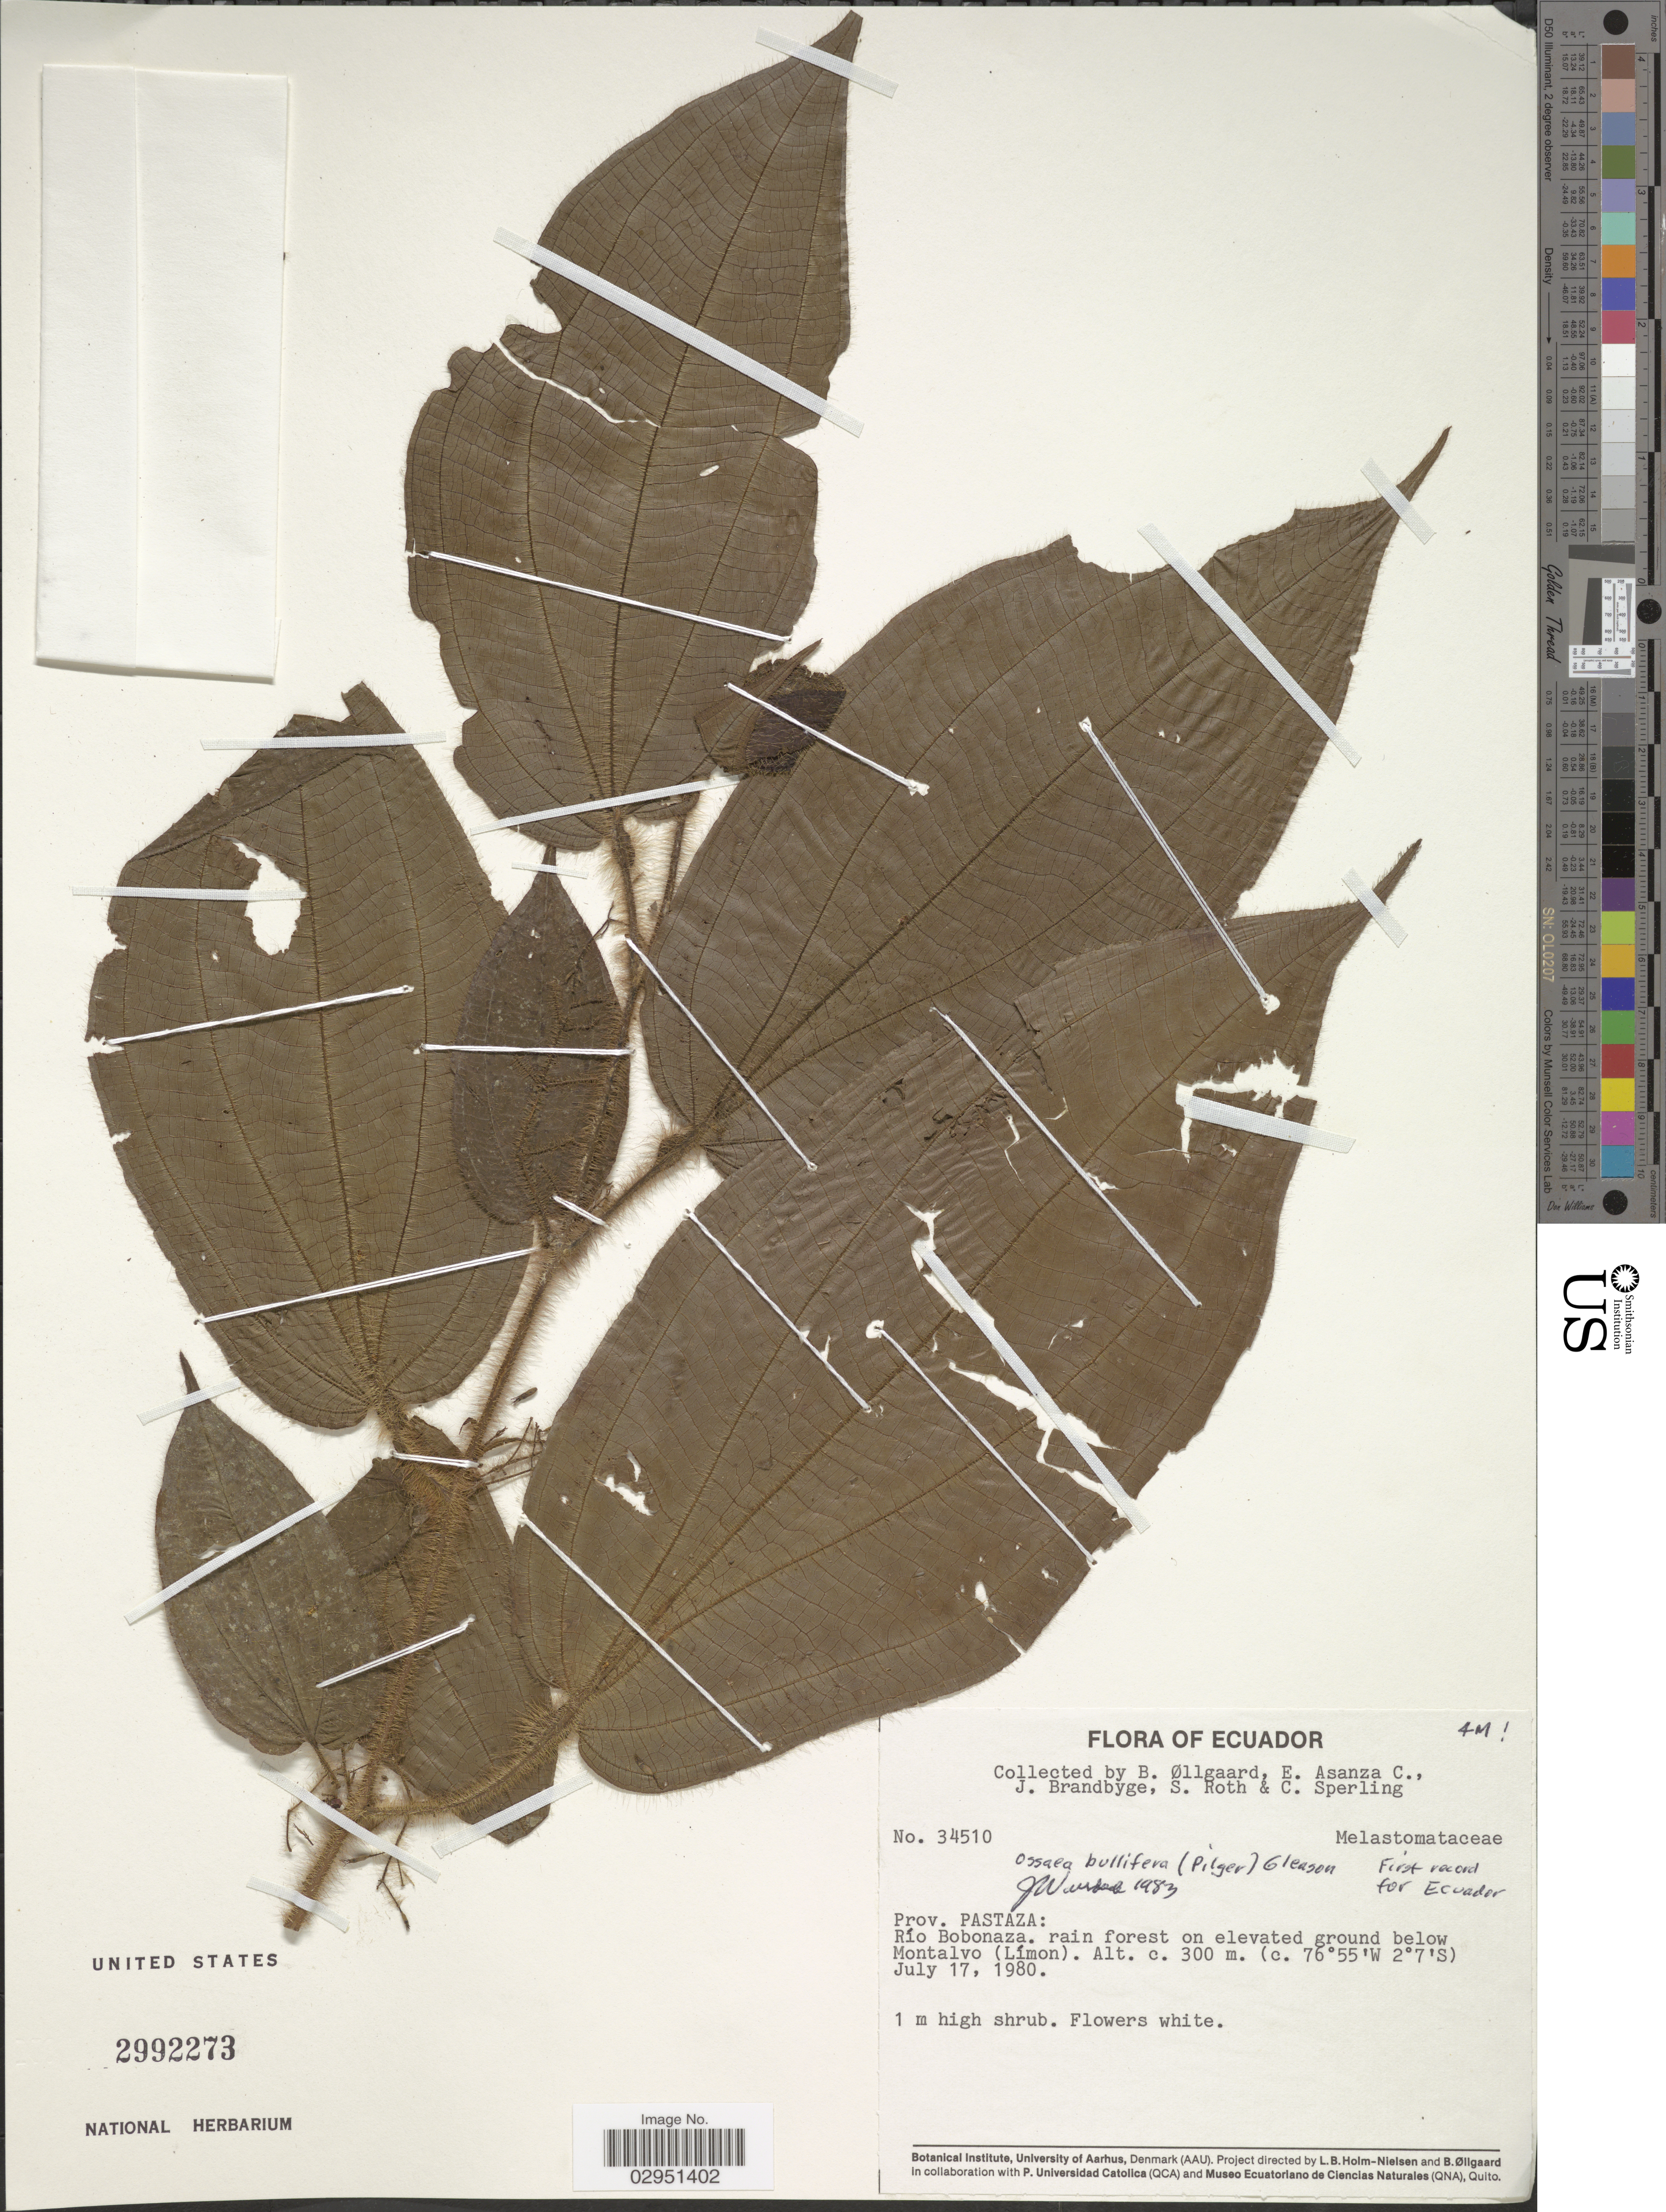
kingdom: Plantae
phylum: Tracheophyta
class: Magnoliopsida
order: Myrtales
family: Melastomataceae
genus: Ossaea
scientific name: Ossaea bullifera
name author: (Pilg.) Gleason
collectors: B. Øllgaard, E. Asanza C., J. Brandbyge, S. Roth & C. Sperling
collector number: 34510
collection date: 1980-07-17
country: Ecuador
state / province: Pastaza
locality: Prov. Pastaza: Río Bobonaza, rain forest on elevated ground below Montalvo (Límon).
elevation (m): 300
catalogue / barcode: US 2992273